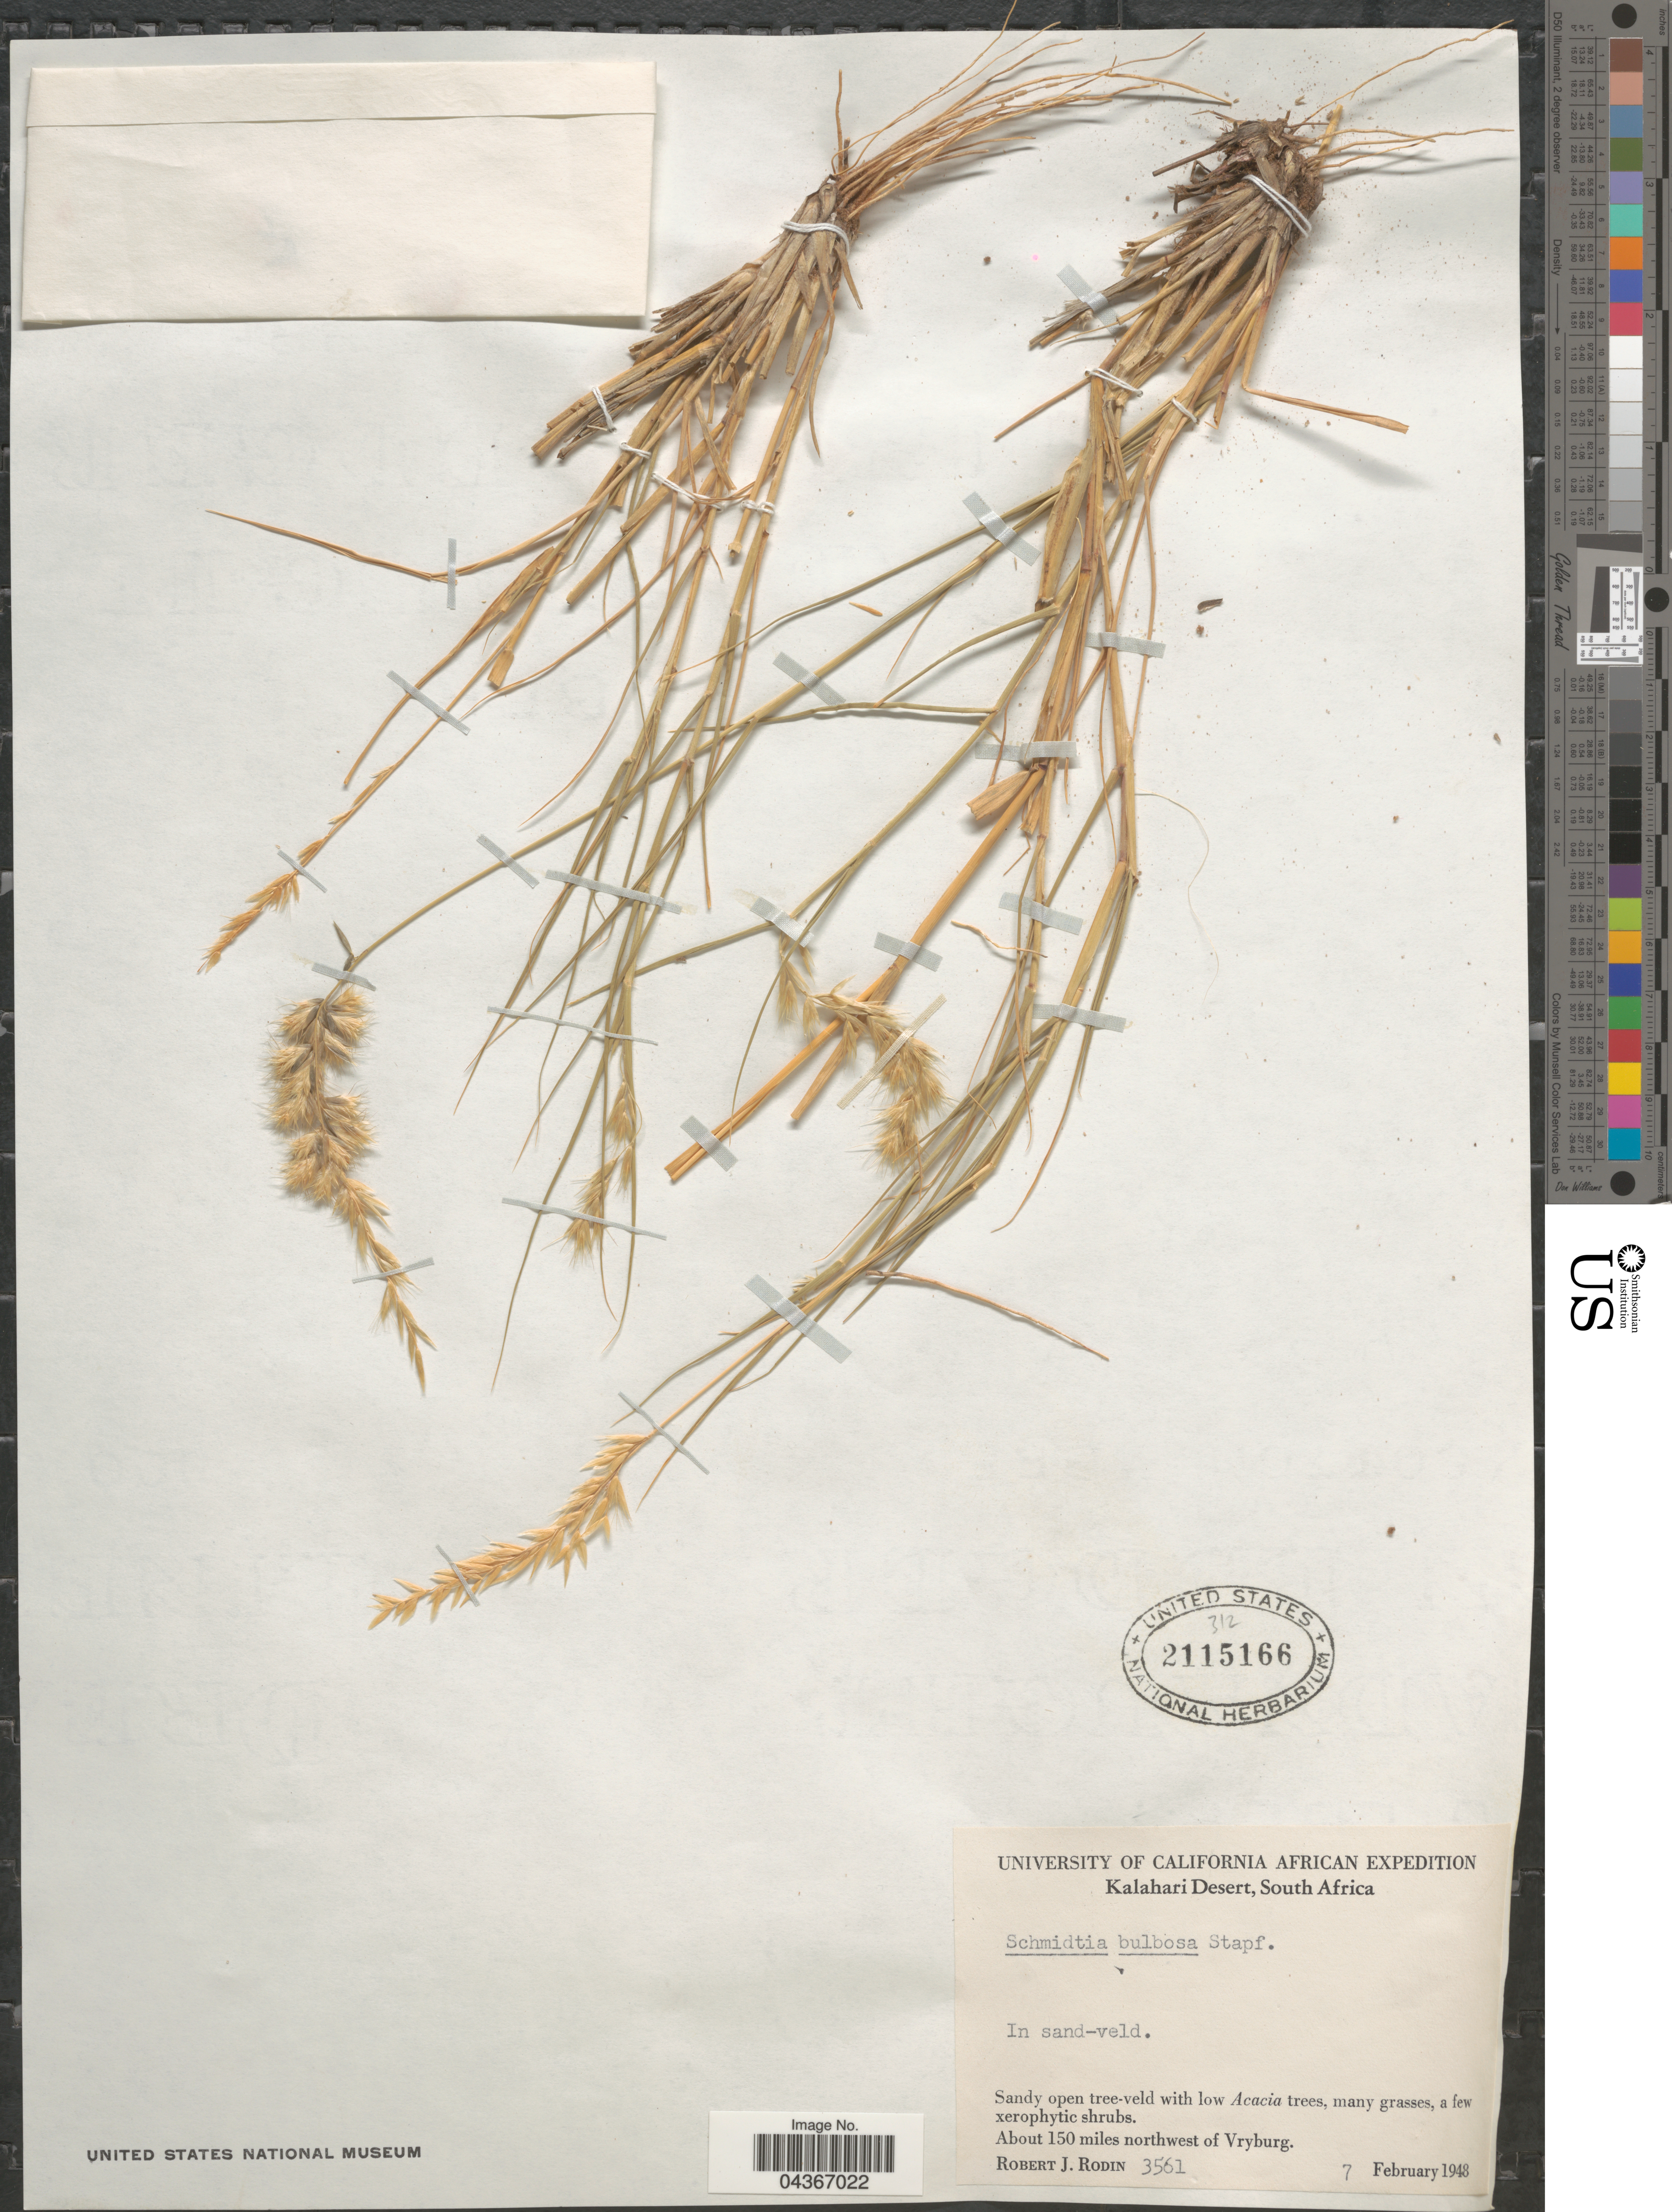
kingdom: Plantae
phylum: Tracheophyta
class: Liliopsida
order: Poales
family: Poaceae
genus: Schmidtia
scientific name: Schmidtia pappophoroides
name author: Steud. ex J.A. Schmidt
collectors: R. J. Rodin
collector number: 3561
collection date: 1948-02-07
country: South Africa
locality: University of California African Expedition. Kalahari Desert. In sand-veld. About 150 miles northwest of Vryburg.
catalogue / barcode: US 2115166